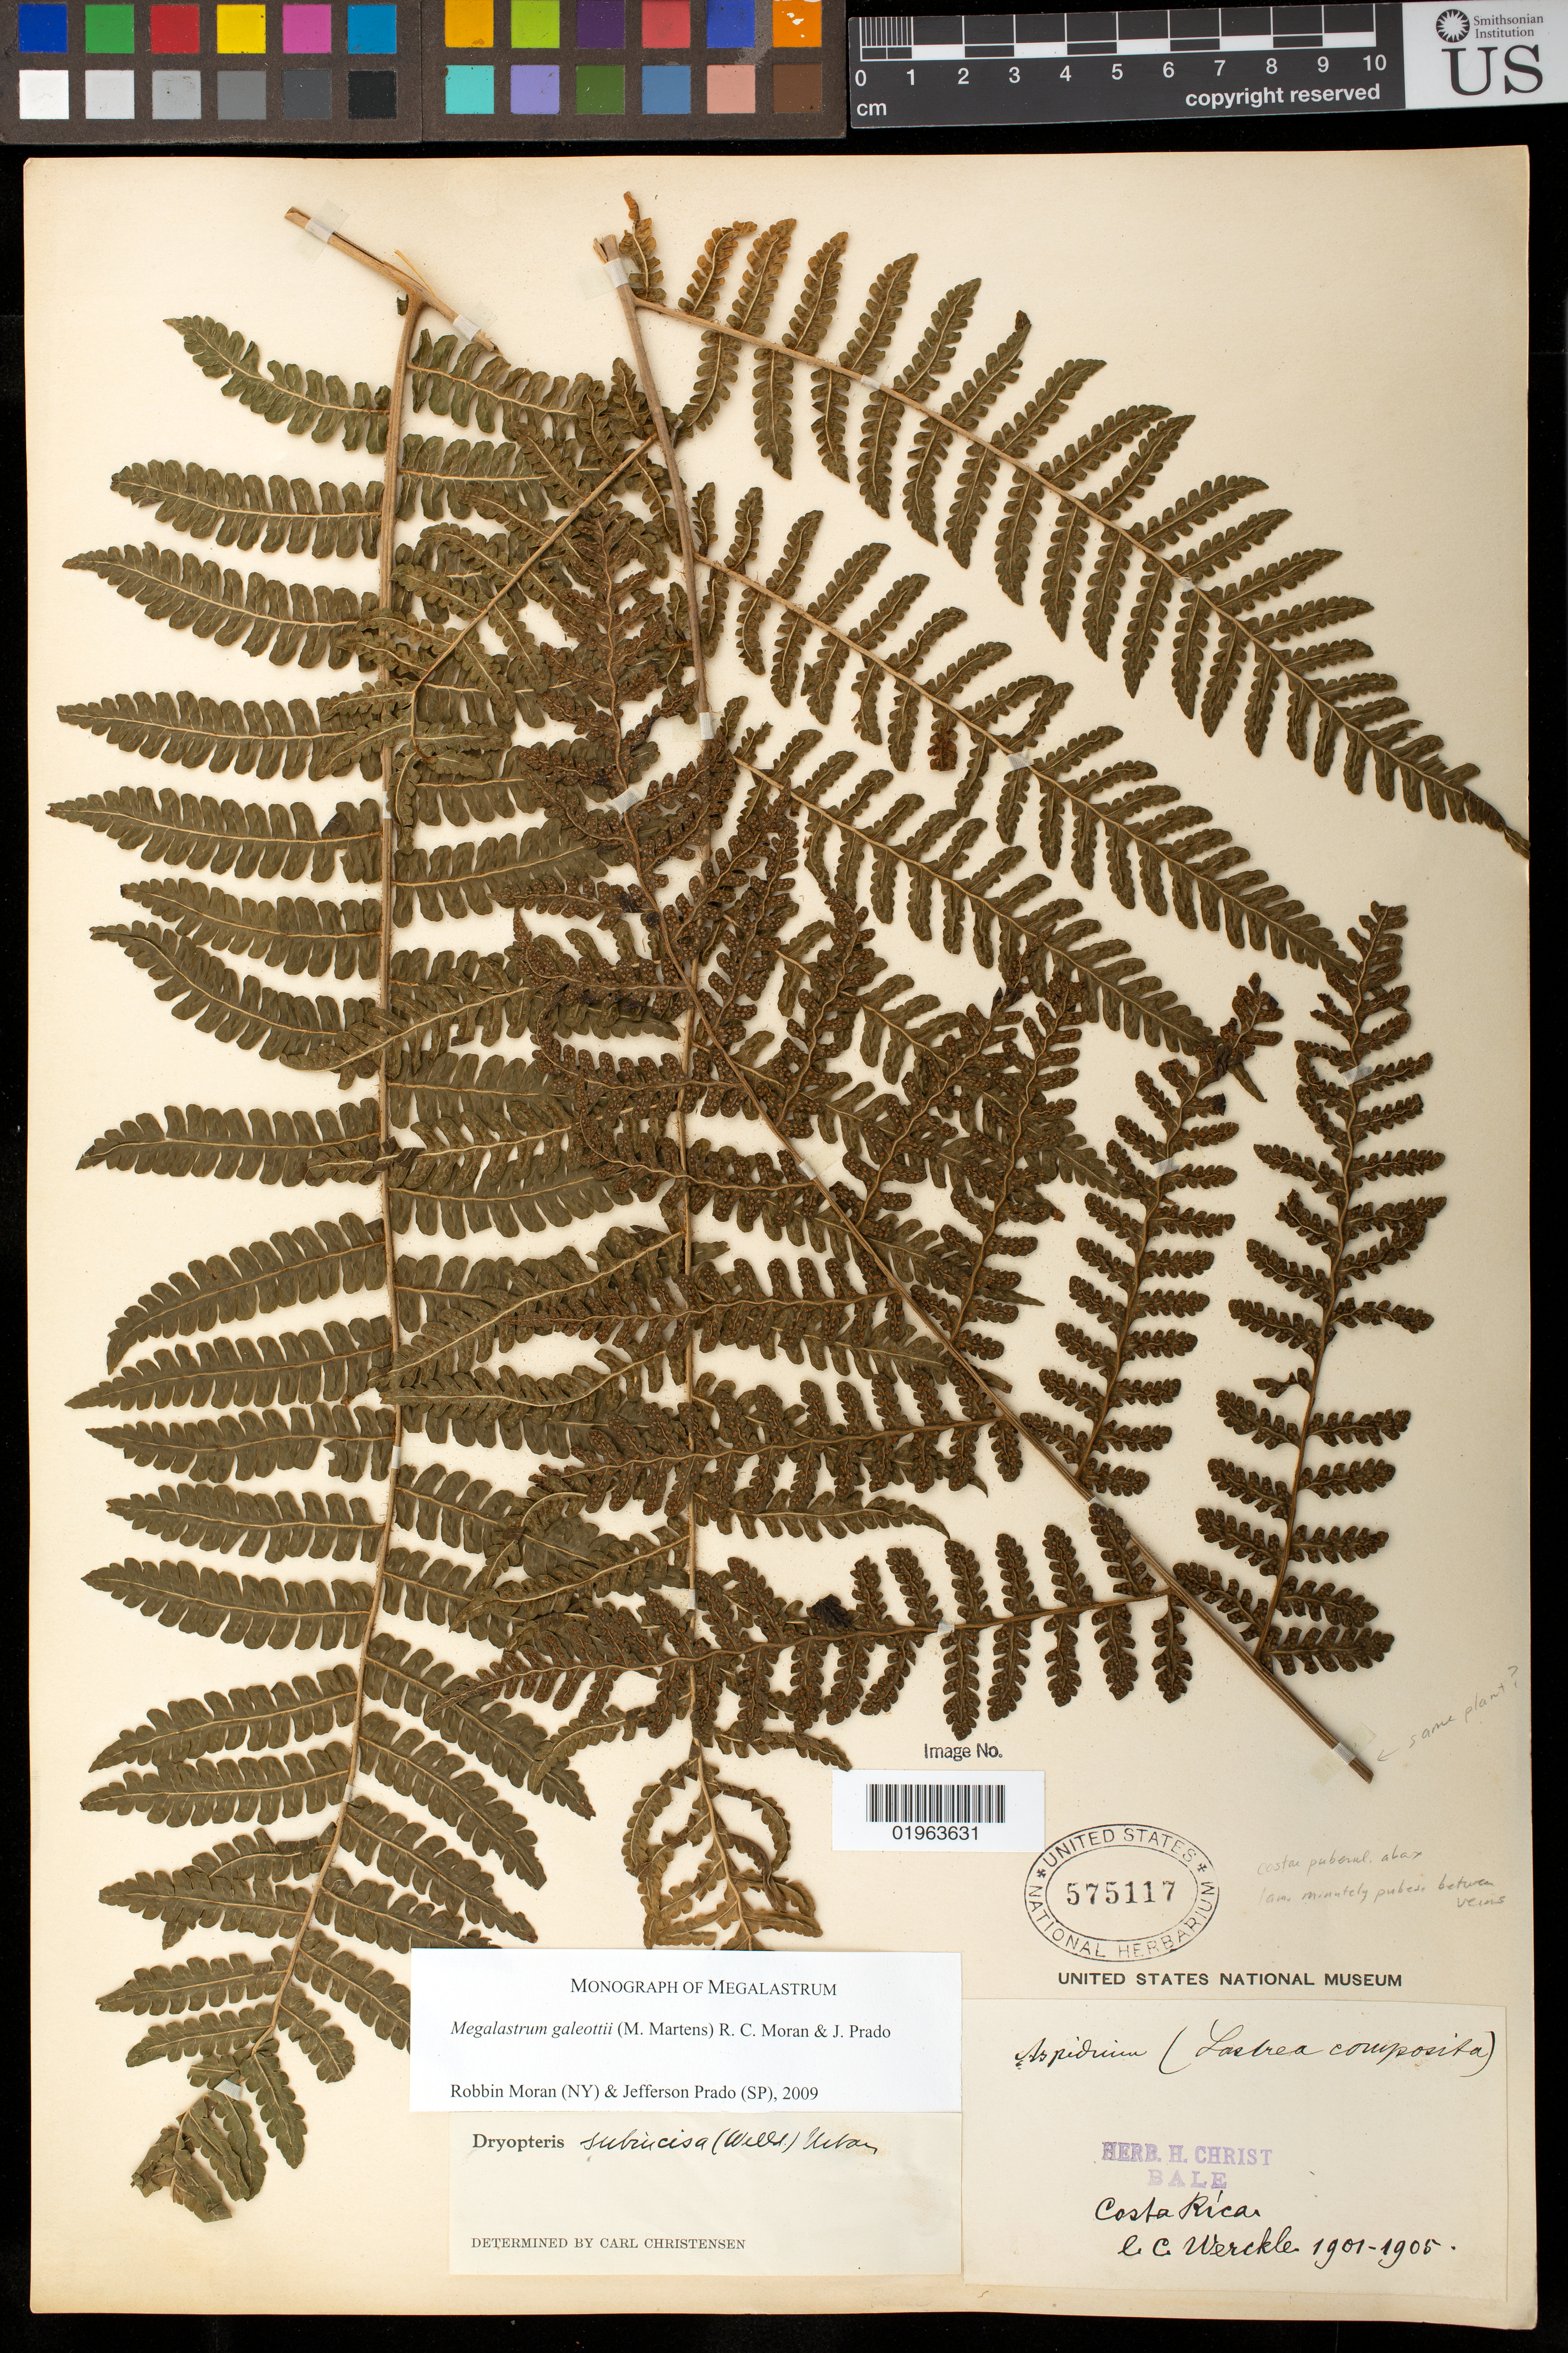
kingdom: Plantae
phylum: Tracheophyta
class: Polypodiopsida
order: Polypodiales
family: Dryopteridaceae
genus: Megalastrum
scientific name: Megalastrum galeottii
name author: (M. Martens) R.C. Moran & J. Prado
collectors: C. C Wercklé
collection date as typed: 1901 to -- --- 1905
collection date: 1901/1905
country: Costa Rica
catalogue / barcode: US 575117